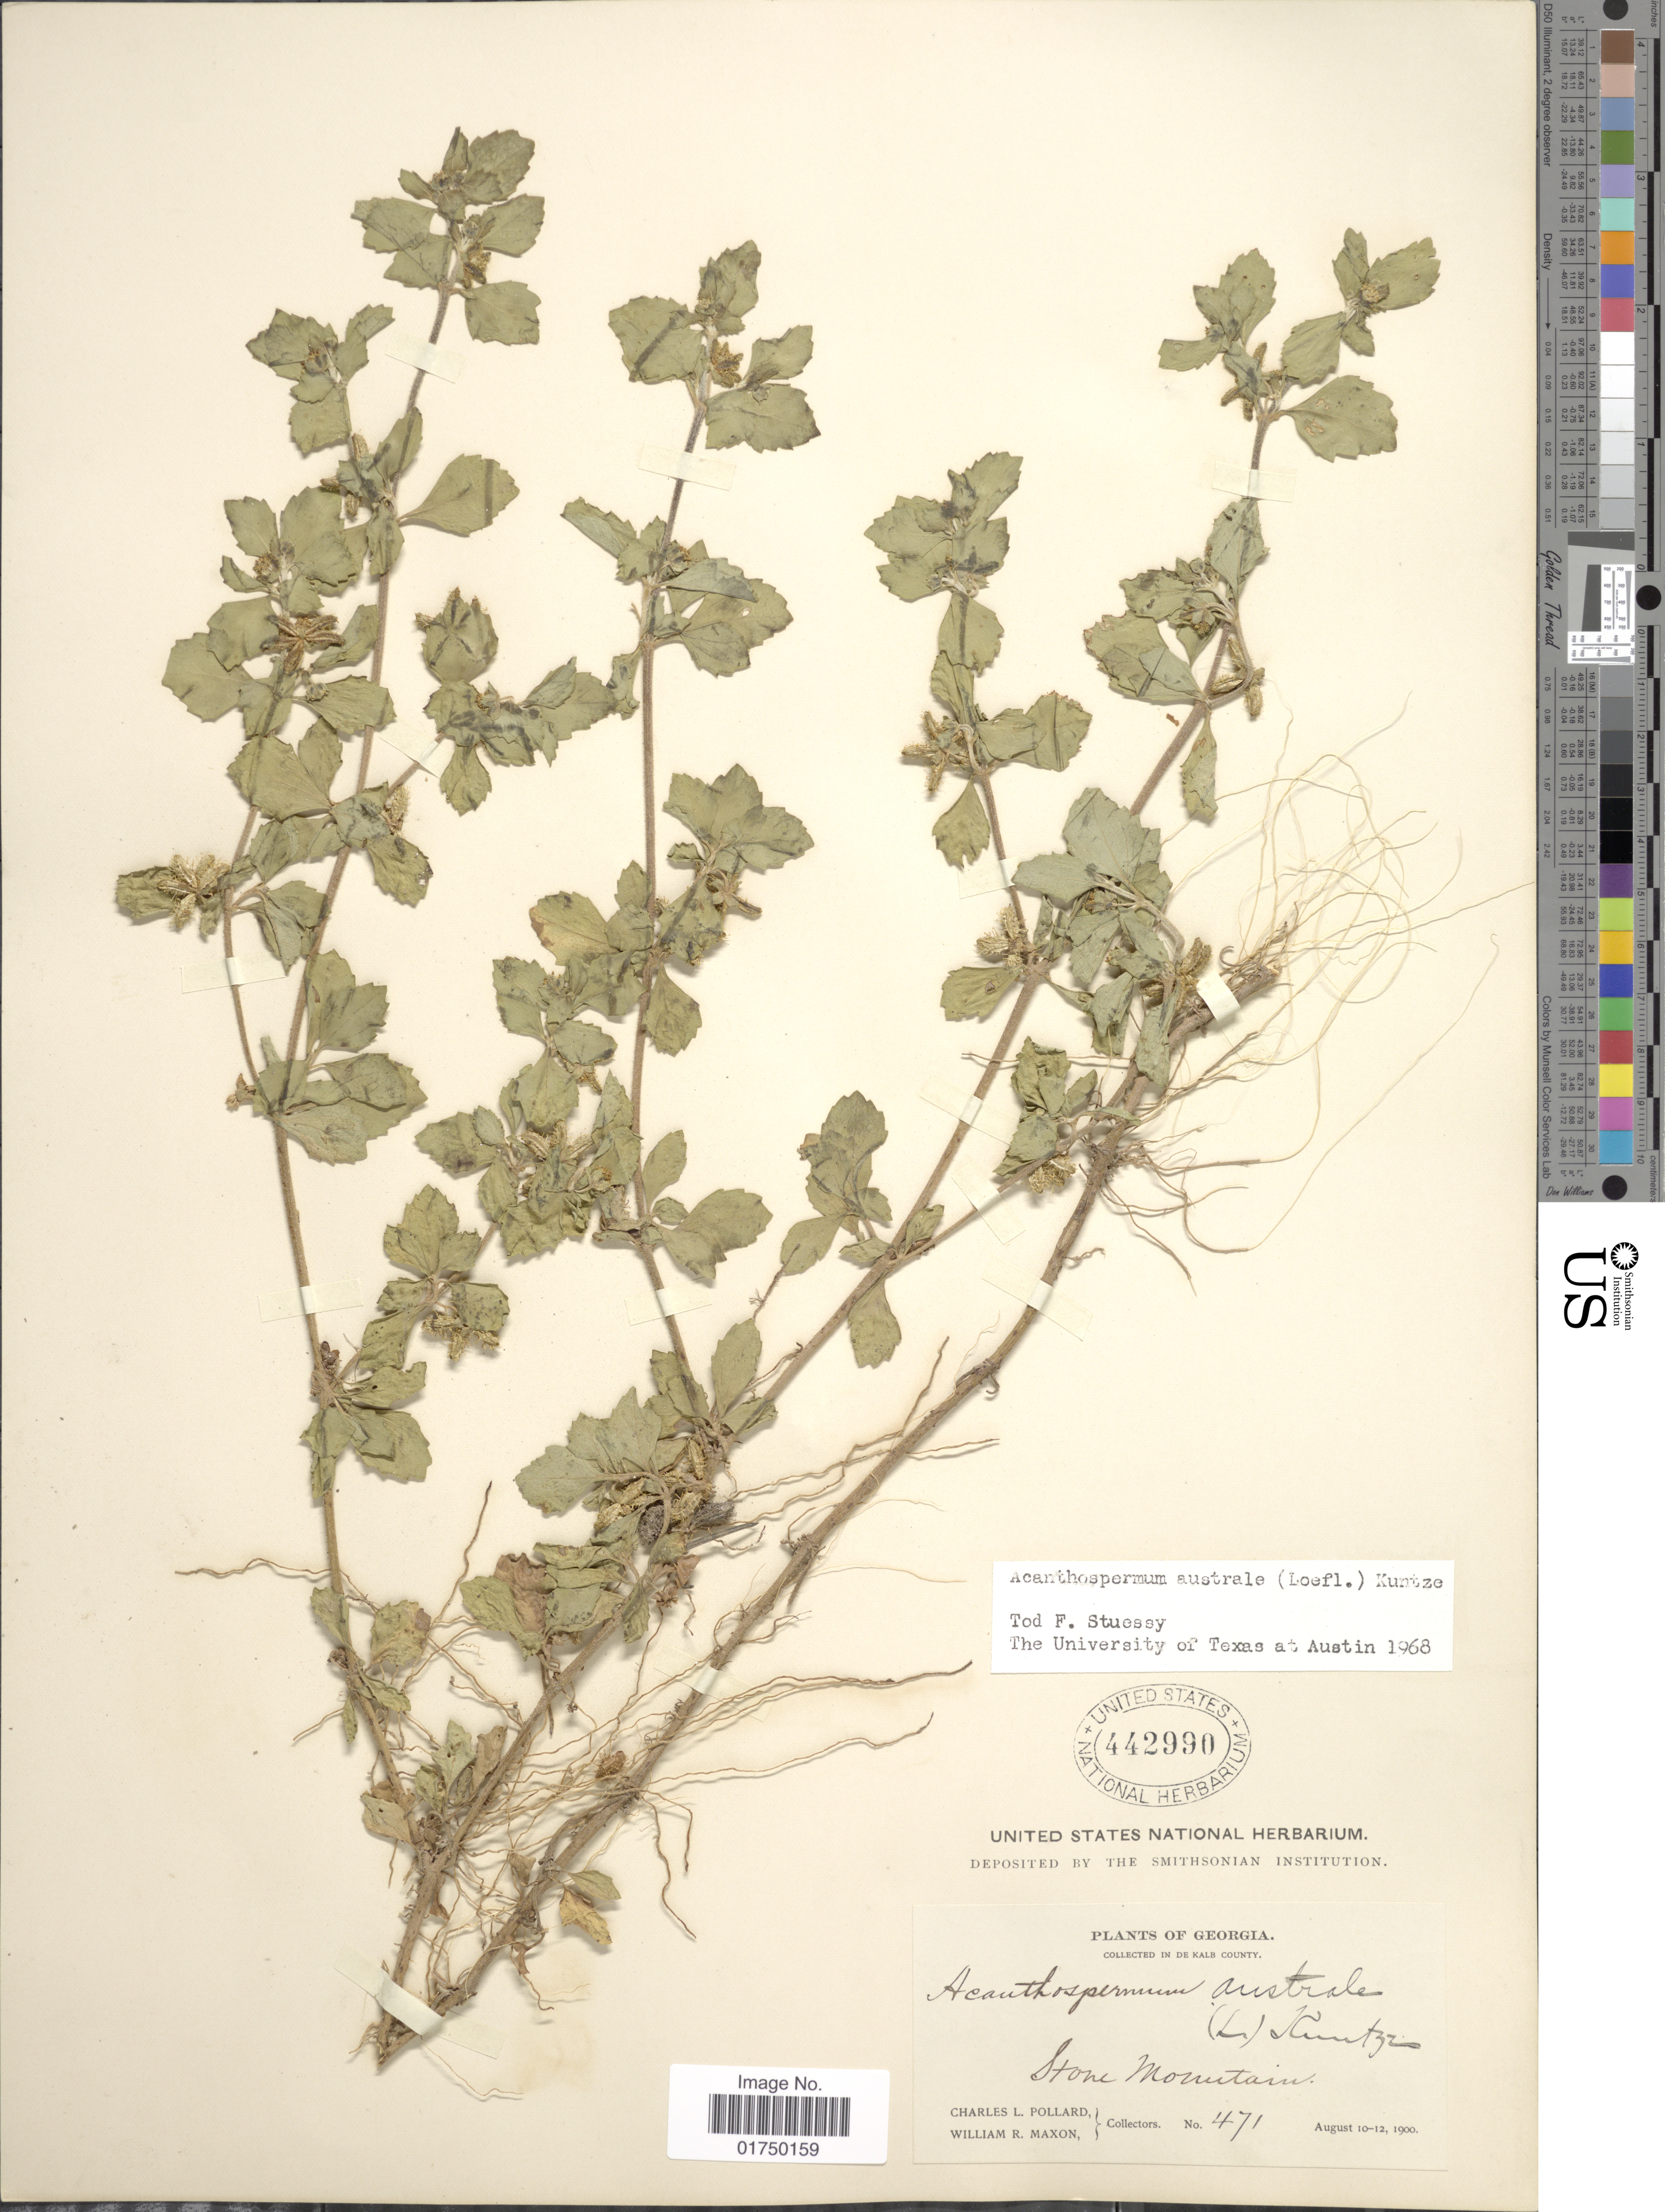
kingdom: Plantae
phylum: Tracheophyta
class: Magnoliopsida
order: Asterales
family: Asteraceae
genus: Acanthospermum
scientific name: Acanthospermum australe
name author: (Loefl.) Kuntze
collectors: C. L. Pollard & W. R. Maxon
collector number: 471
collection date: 1900-08-10/1900-08-12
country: United States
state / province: Georgia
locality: In de Kalb County. Stone Mountain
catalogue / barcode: US 442990